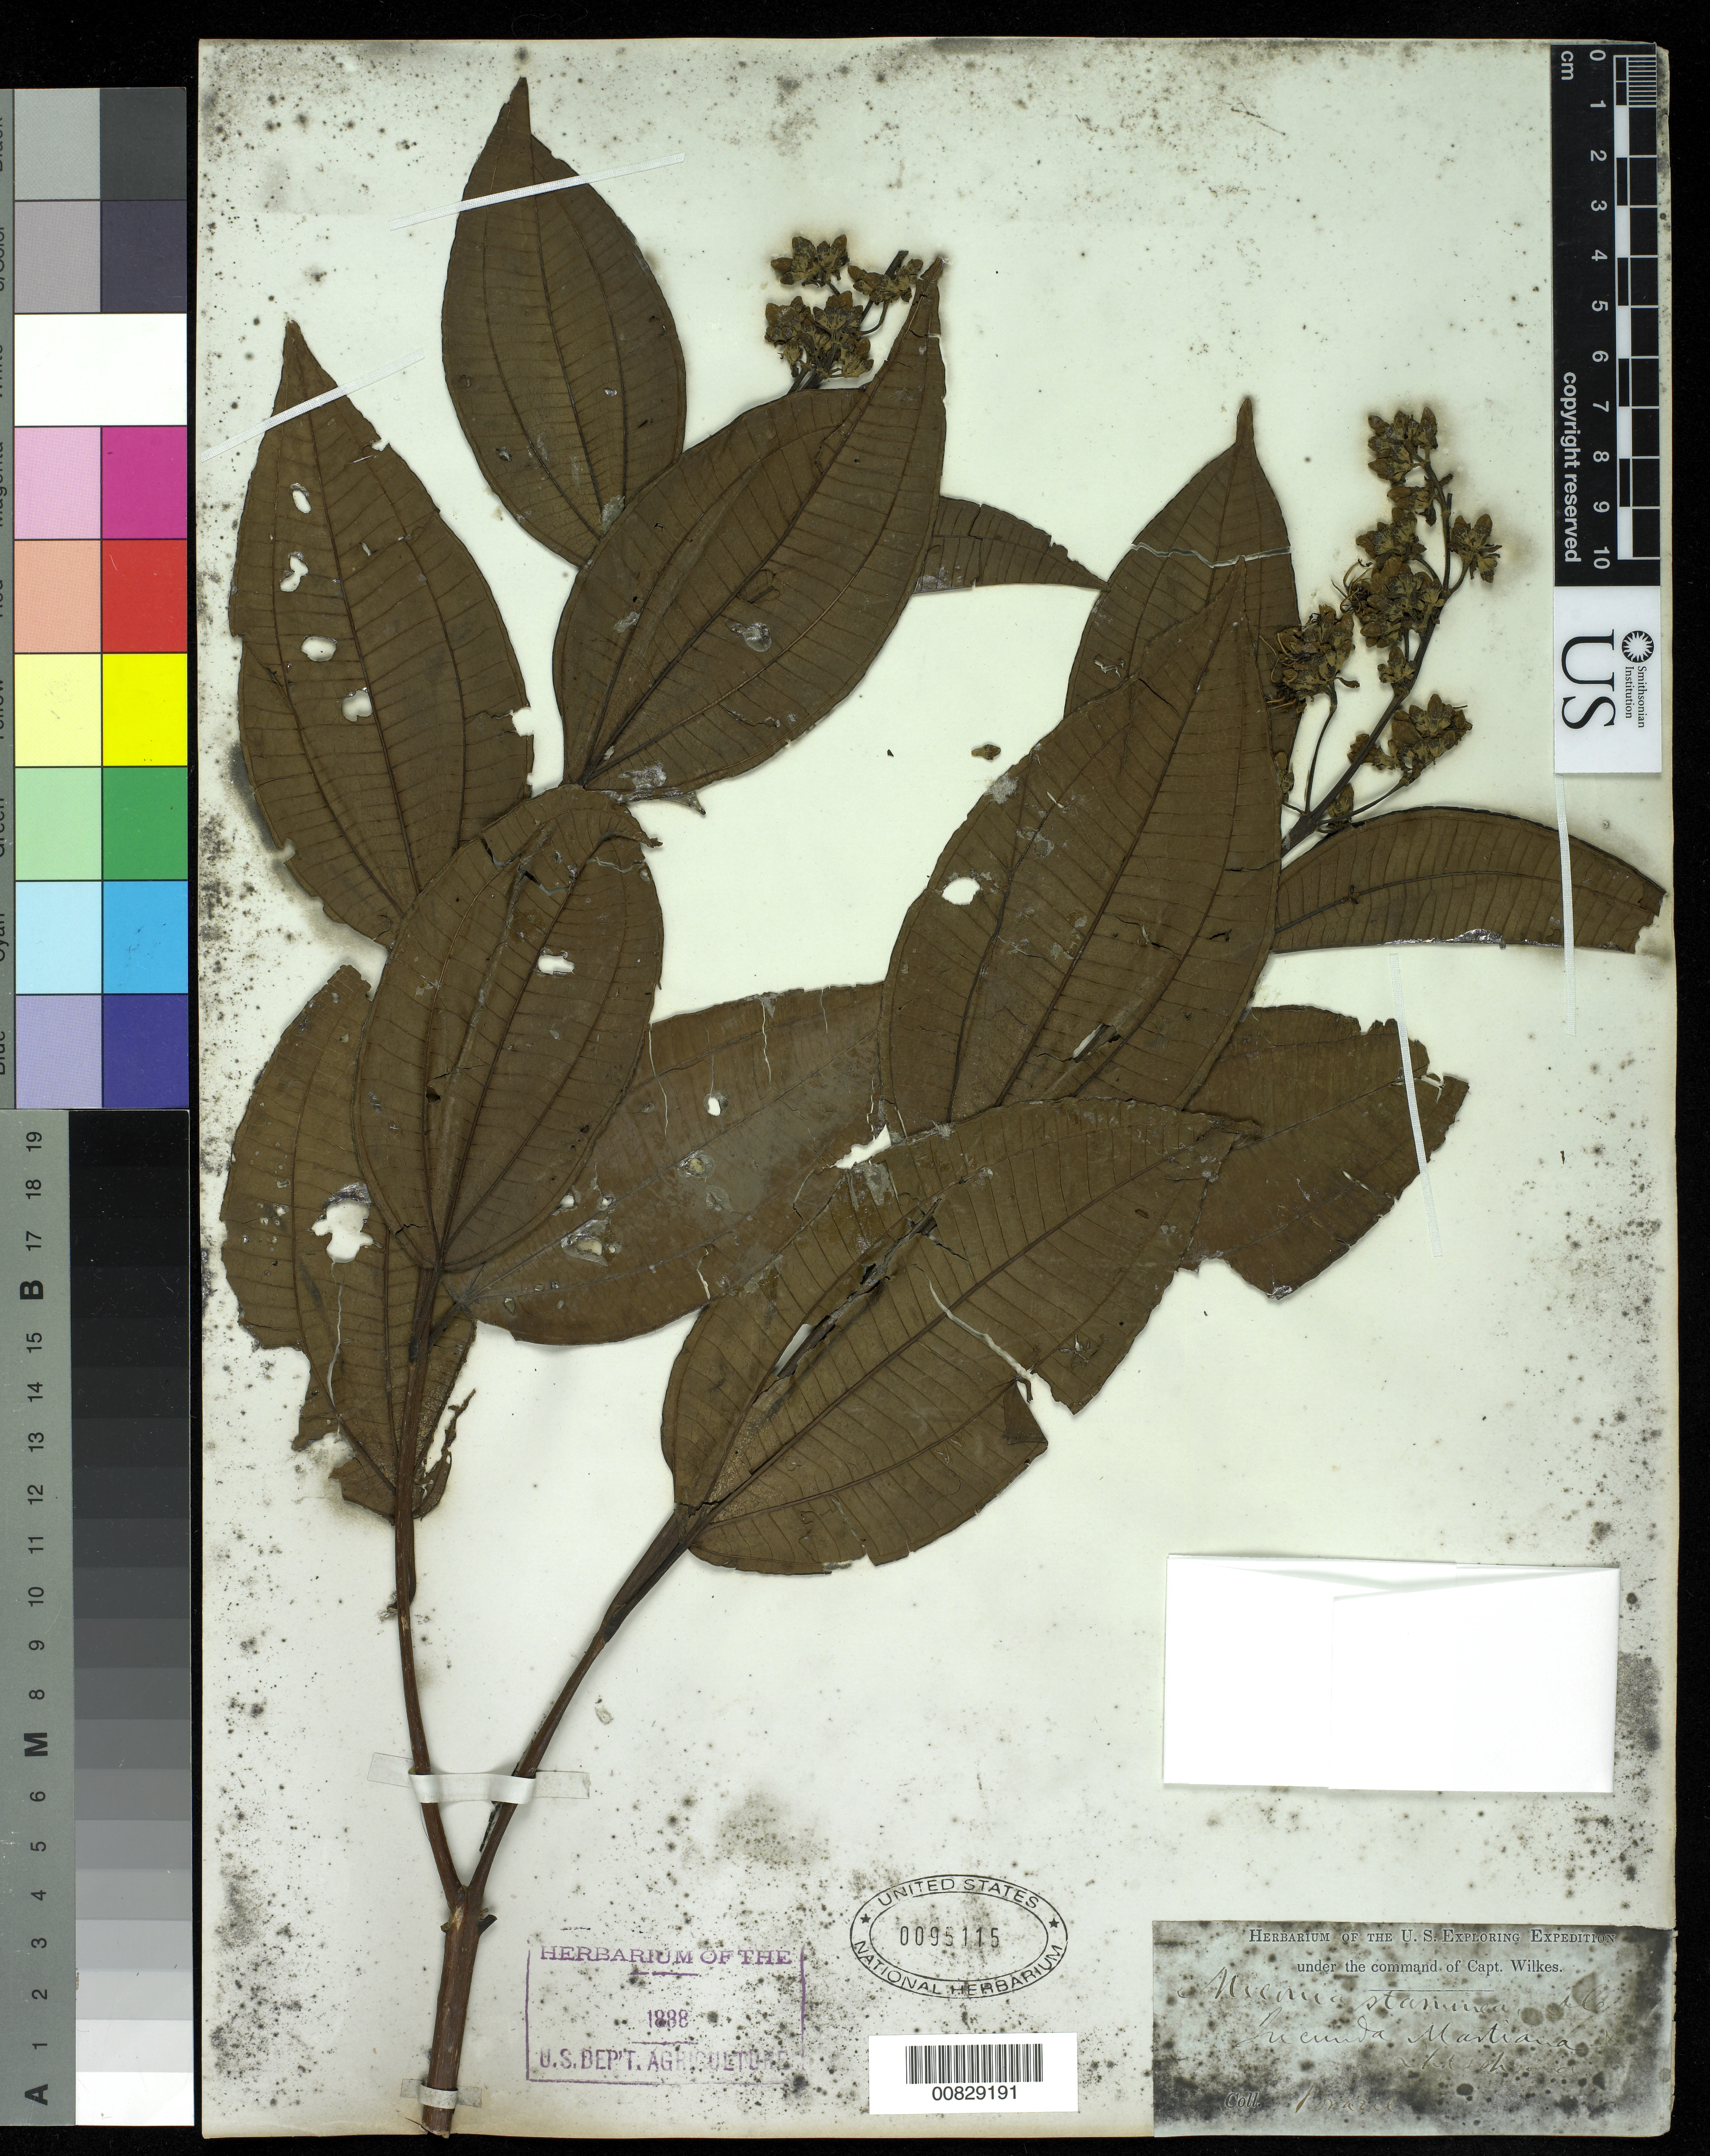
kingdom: Plantae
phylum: Tracheophyta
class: Magnoliopsida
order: Myrtales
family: Melastomataceae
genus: Miconia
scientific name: Miconia staminea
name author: DC.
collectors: Wilkes Explor. Exped.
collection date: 1838/1842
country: Brazil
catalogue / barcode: US 95115